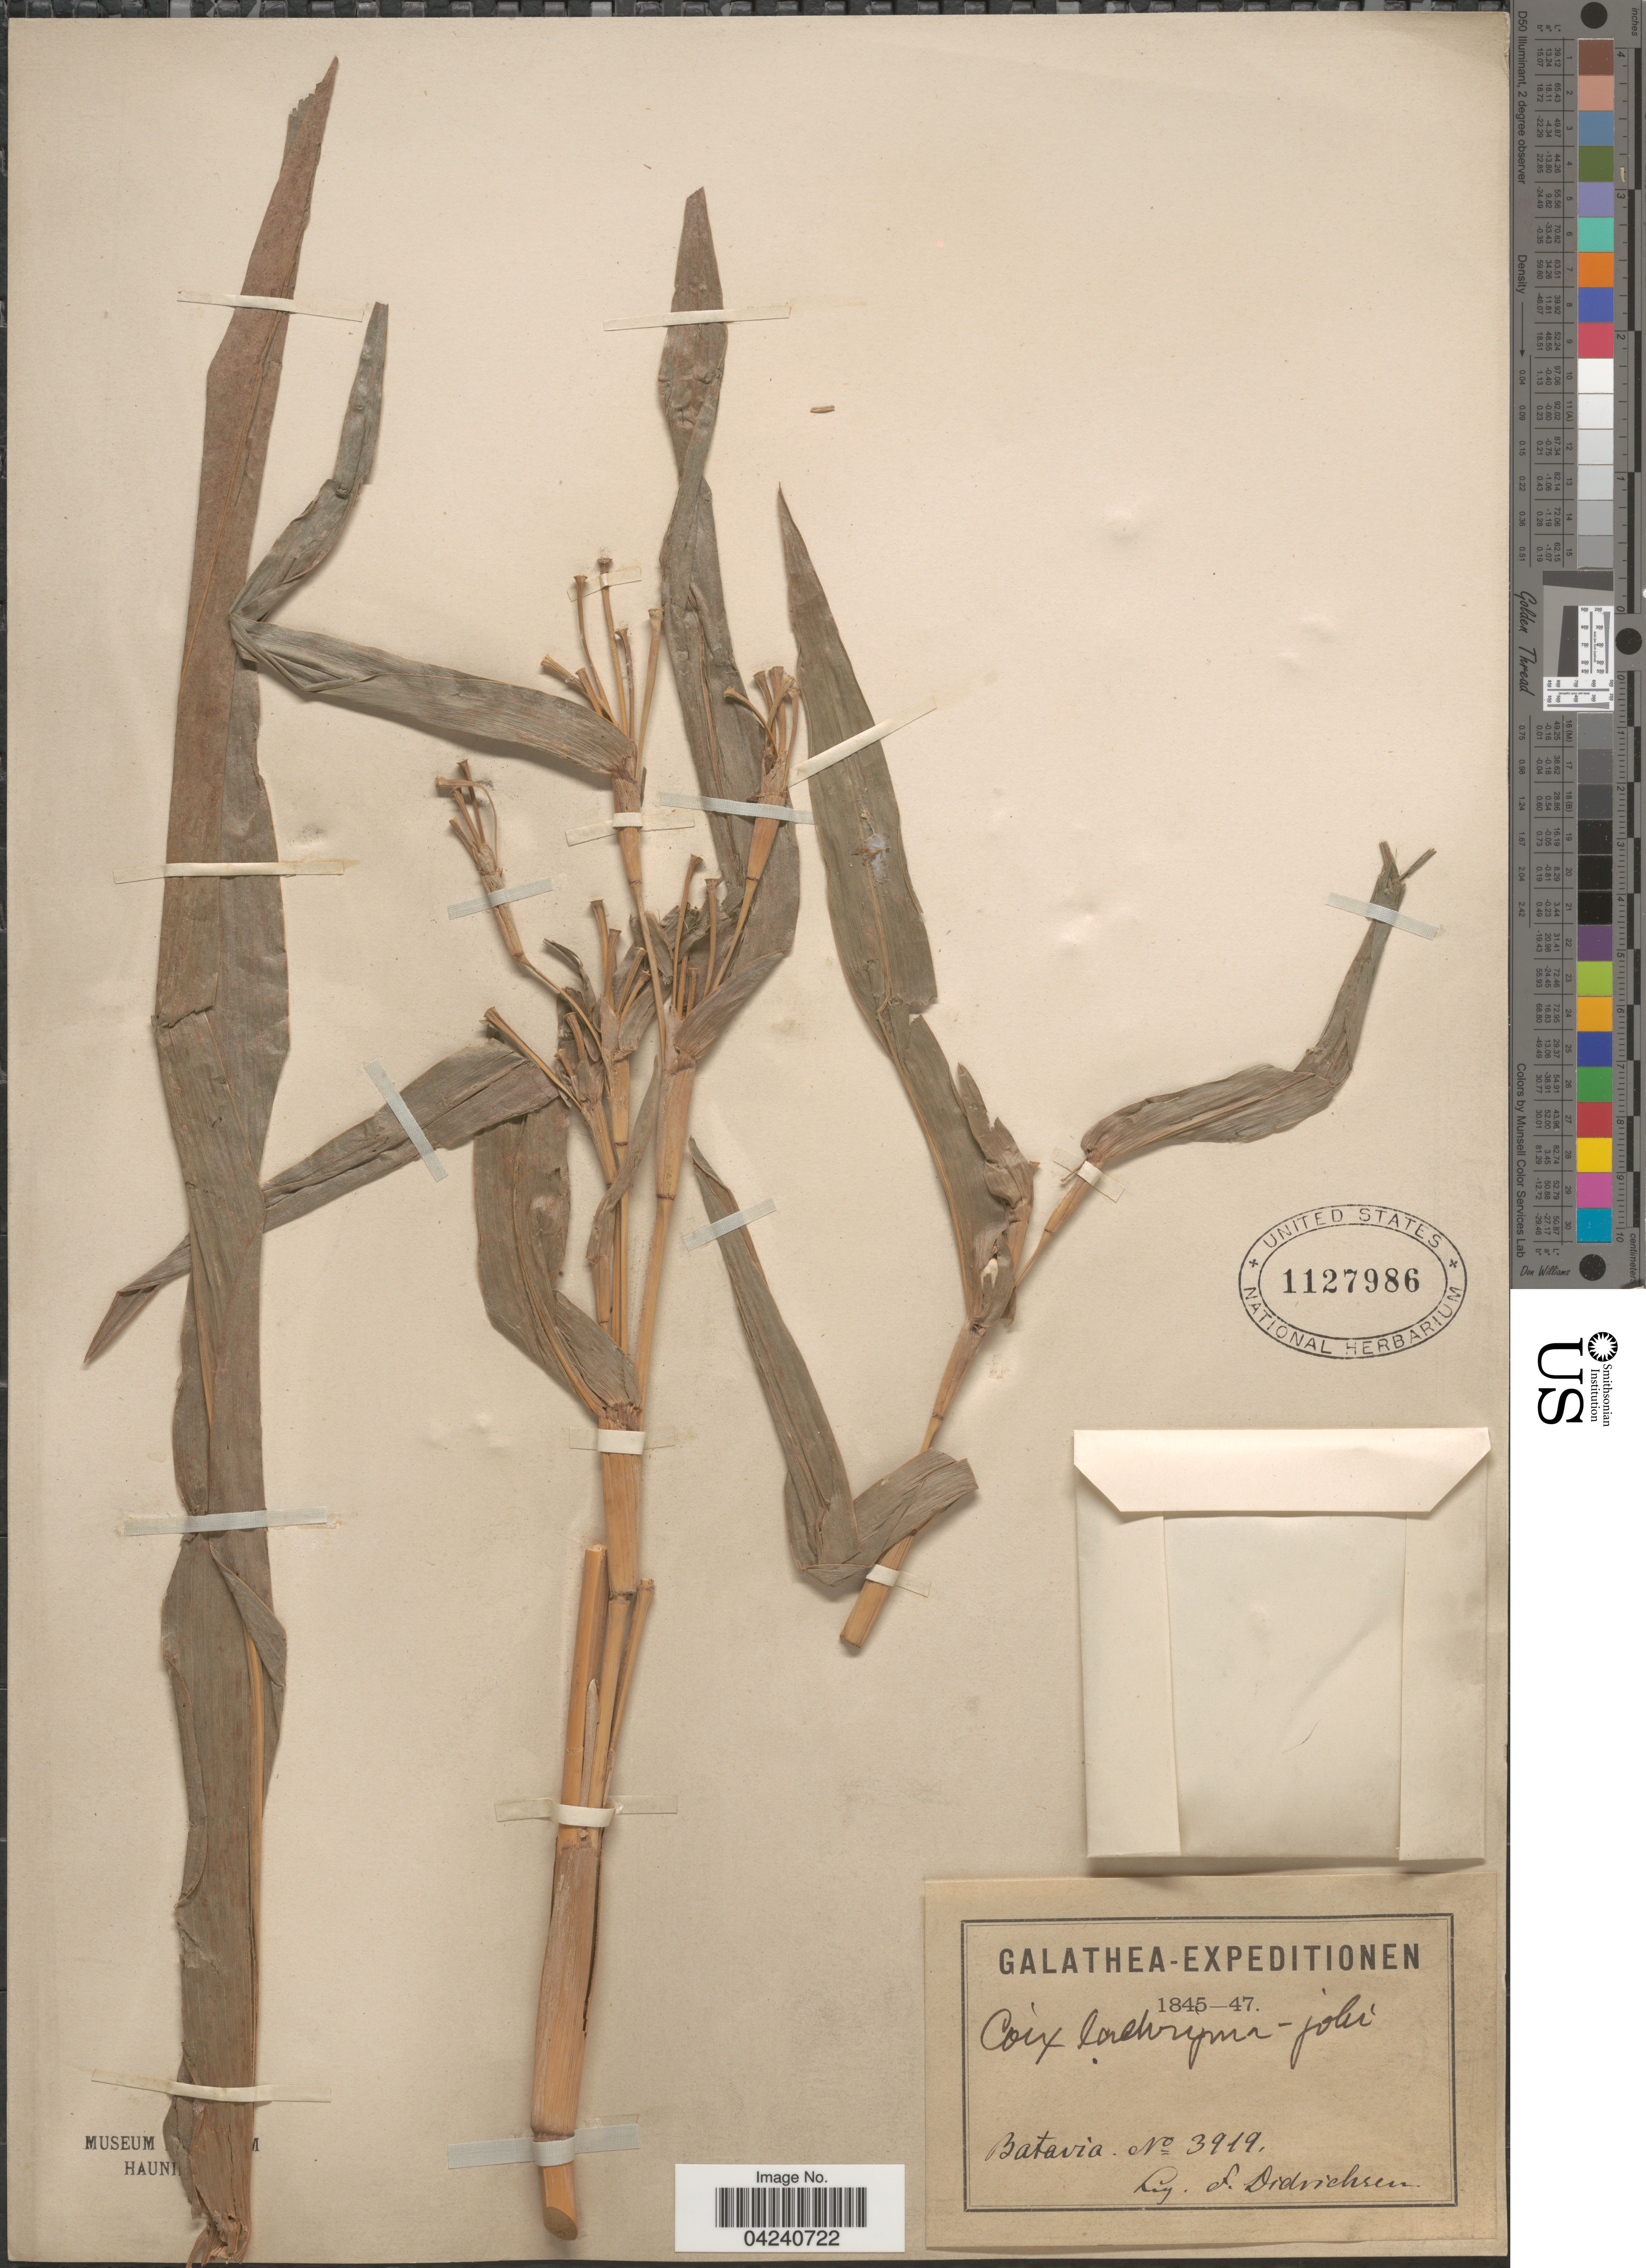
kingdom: Plantae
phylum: Tracheophyta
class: Liliopsida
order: Poales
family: Poaceae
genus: Coix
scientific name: Coix lacryma-jobi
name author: L.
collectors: F. Didrichsen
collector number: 3919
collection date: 1845/1847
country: Indonesia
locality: Galathea-Expeditionen 1845-47. Batavia.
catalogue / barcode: US 1127986